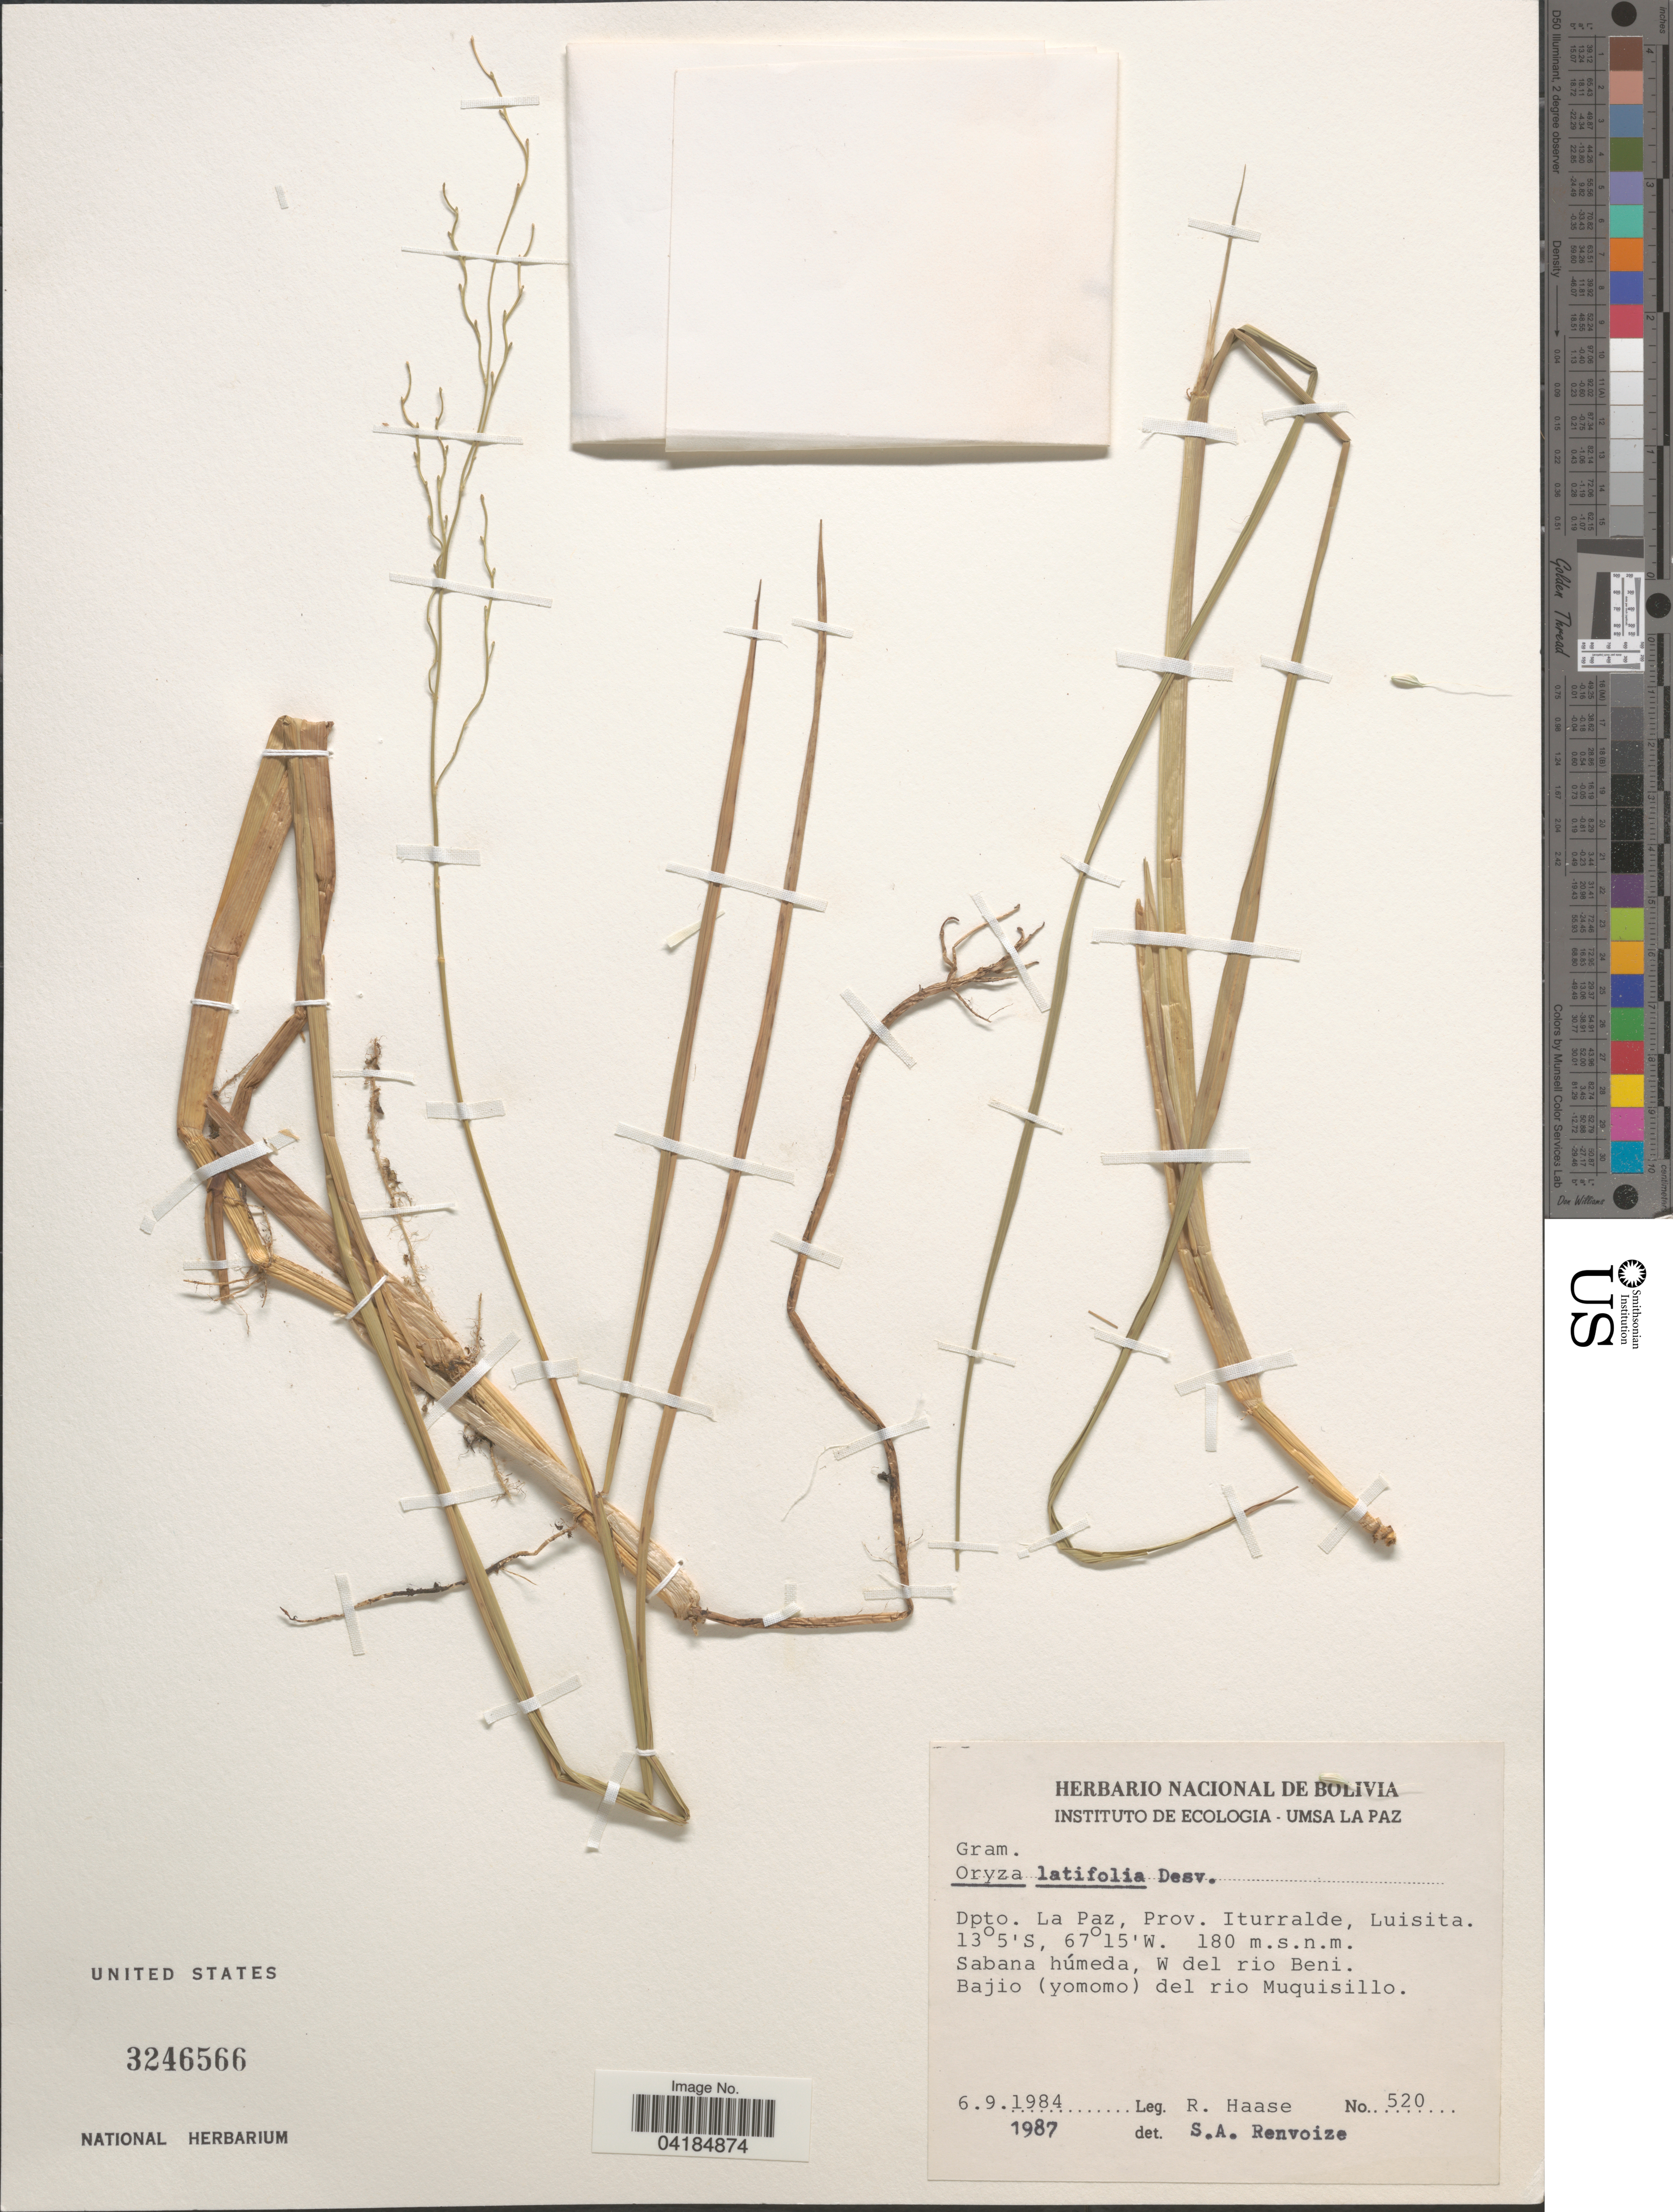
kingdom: Plantae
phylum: Tracheophyta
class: Liliopsida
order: Poales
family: Poaceae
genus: Oryza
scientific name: Oryza latifolia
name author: Desv.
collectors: R. Haase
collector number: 520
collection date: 1984-09-06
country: Bolivia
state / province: La Paz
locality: Dpto. La Paz, Prov. Iturralde, Luisita. Sabana húmeda, W del rio Beni. Bajio (yomo) del rio Muquisillo.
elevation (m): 180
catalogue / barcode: US 3246566